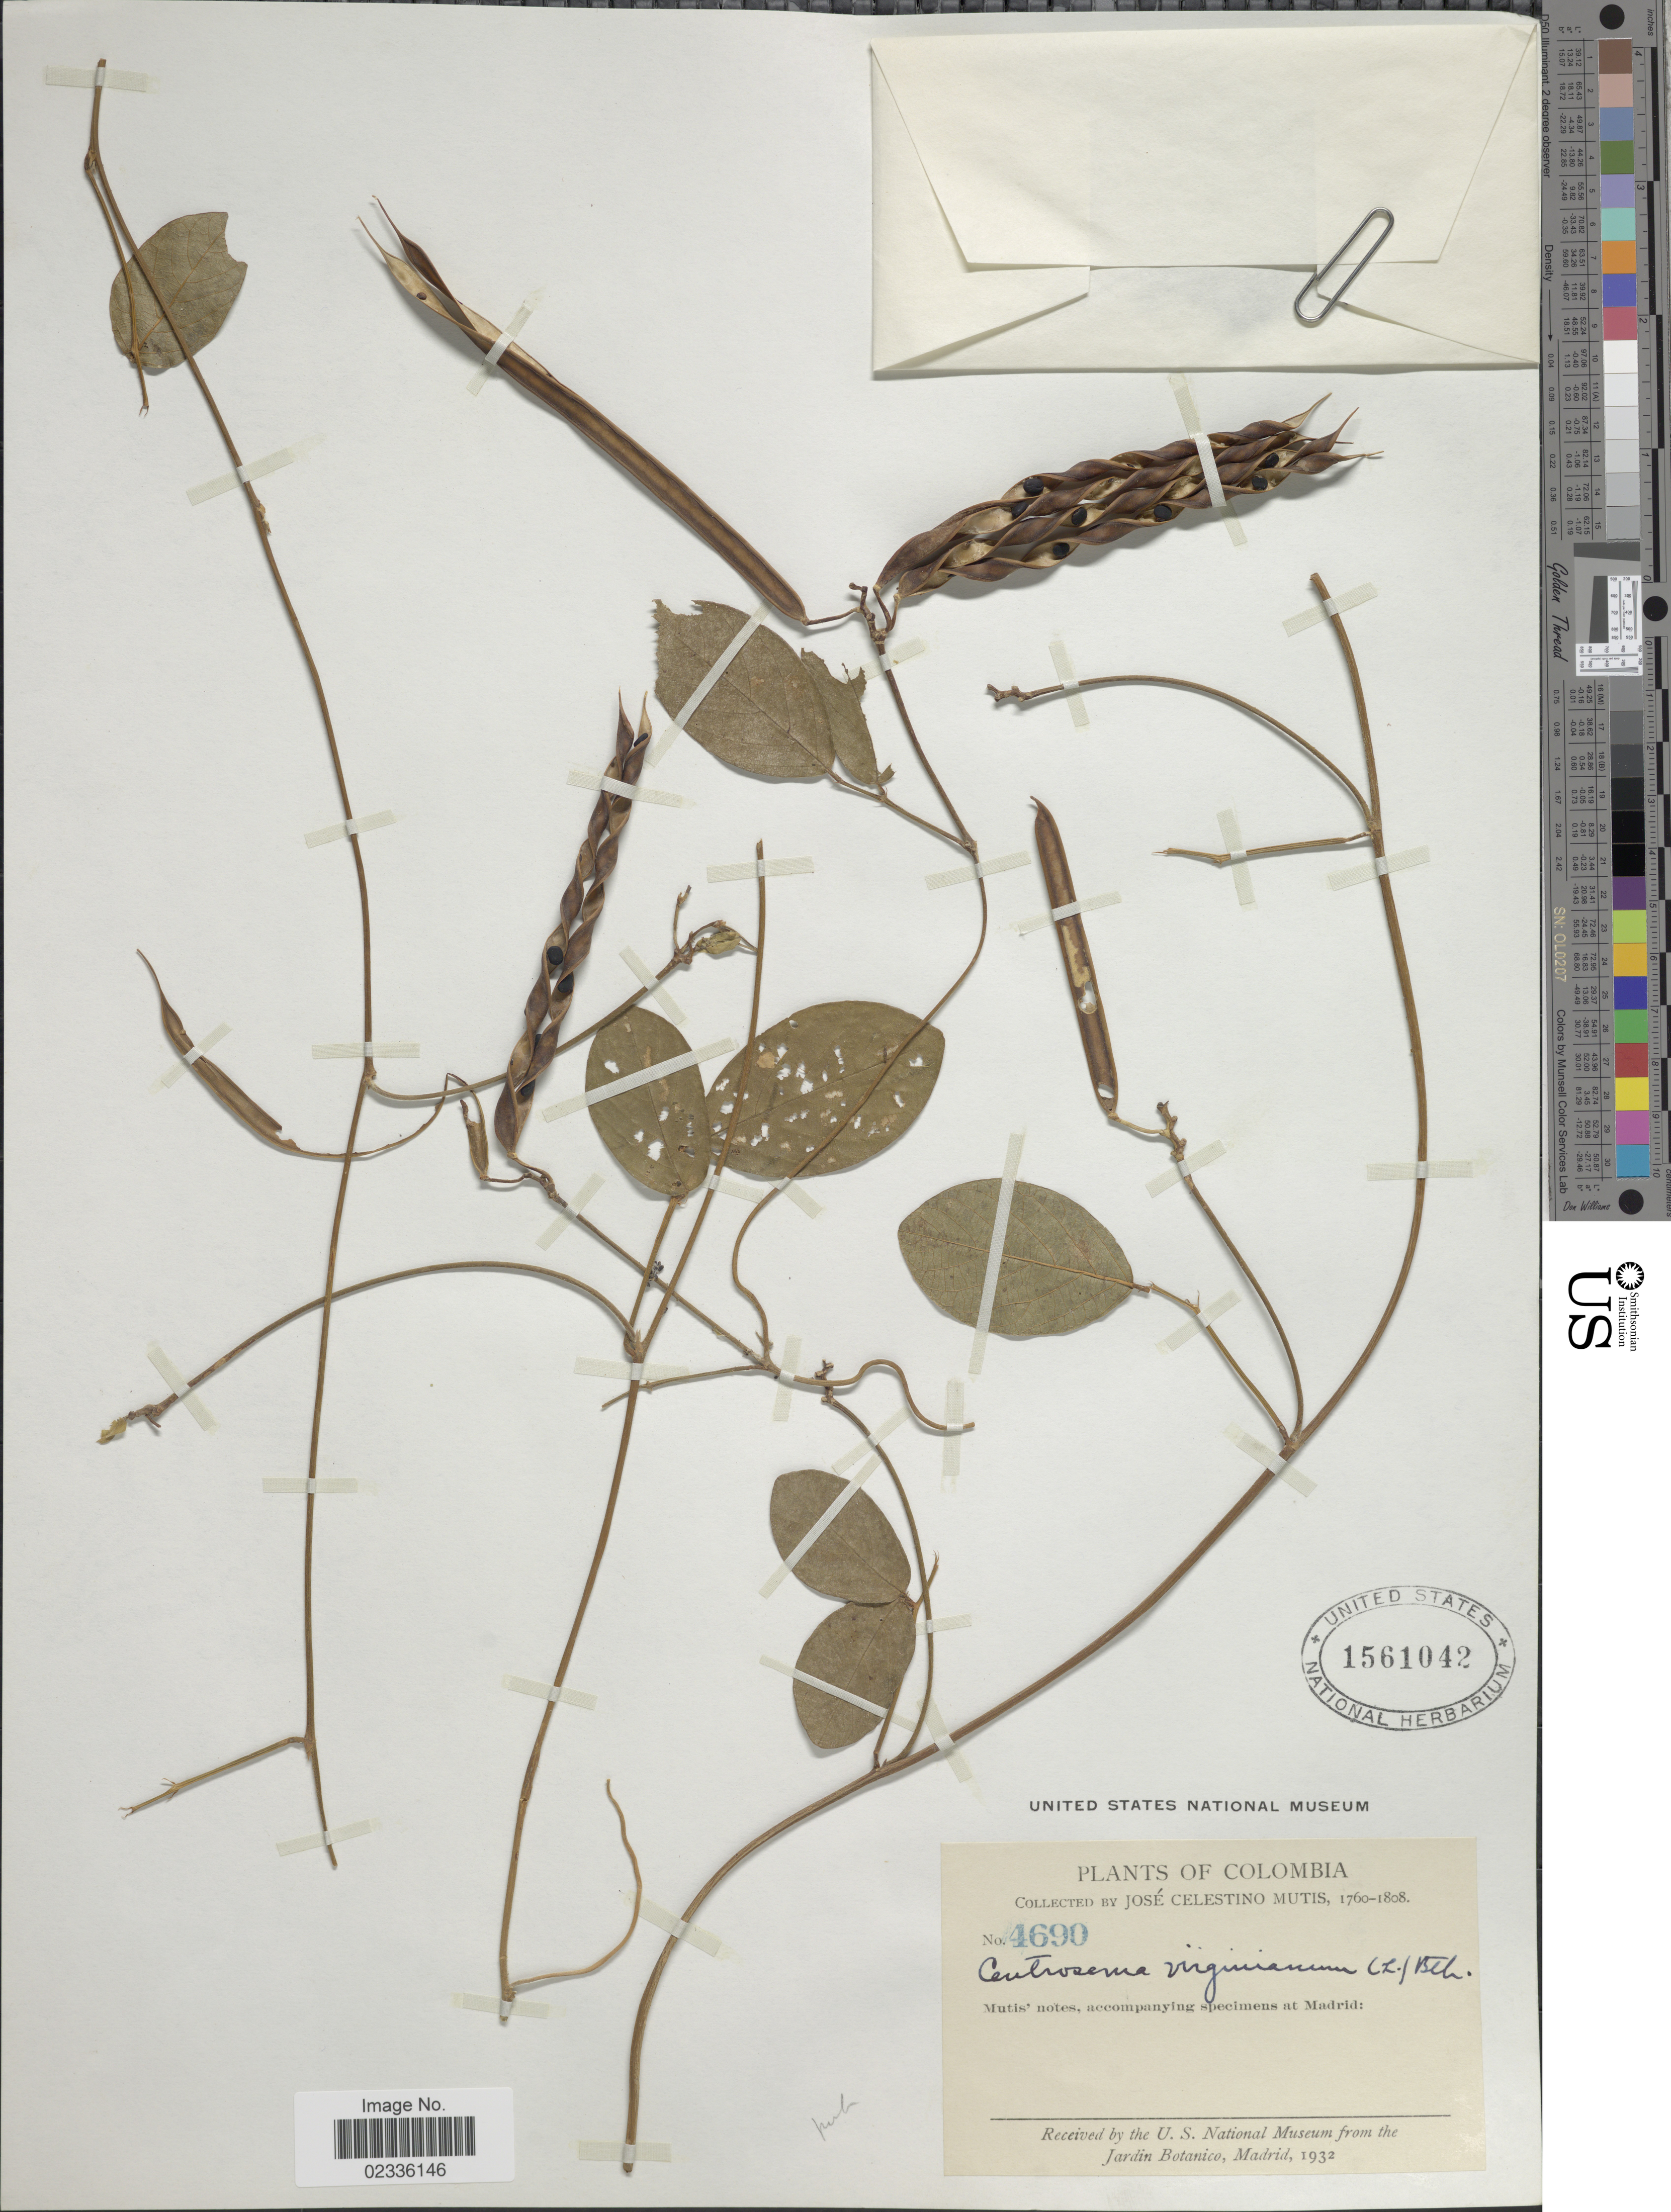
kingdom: Plantae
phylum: Tracheophyta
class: Magnoliopsida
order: Fabales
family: Fabaceae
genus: Centrosema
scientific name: Centrosema pubescens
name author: Benth.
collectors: J. C. B. Mutis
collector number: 4690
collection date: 1760/1808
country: Colombia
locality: Colombia.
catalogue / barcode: US 1561042